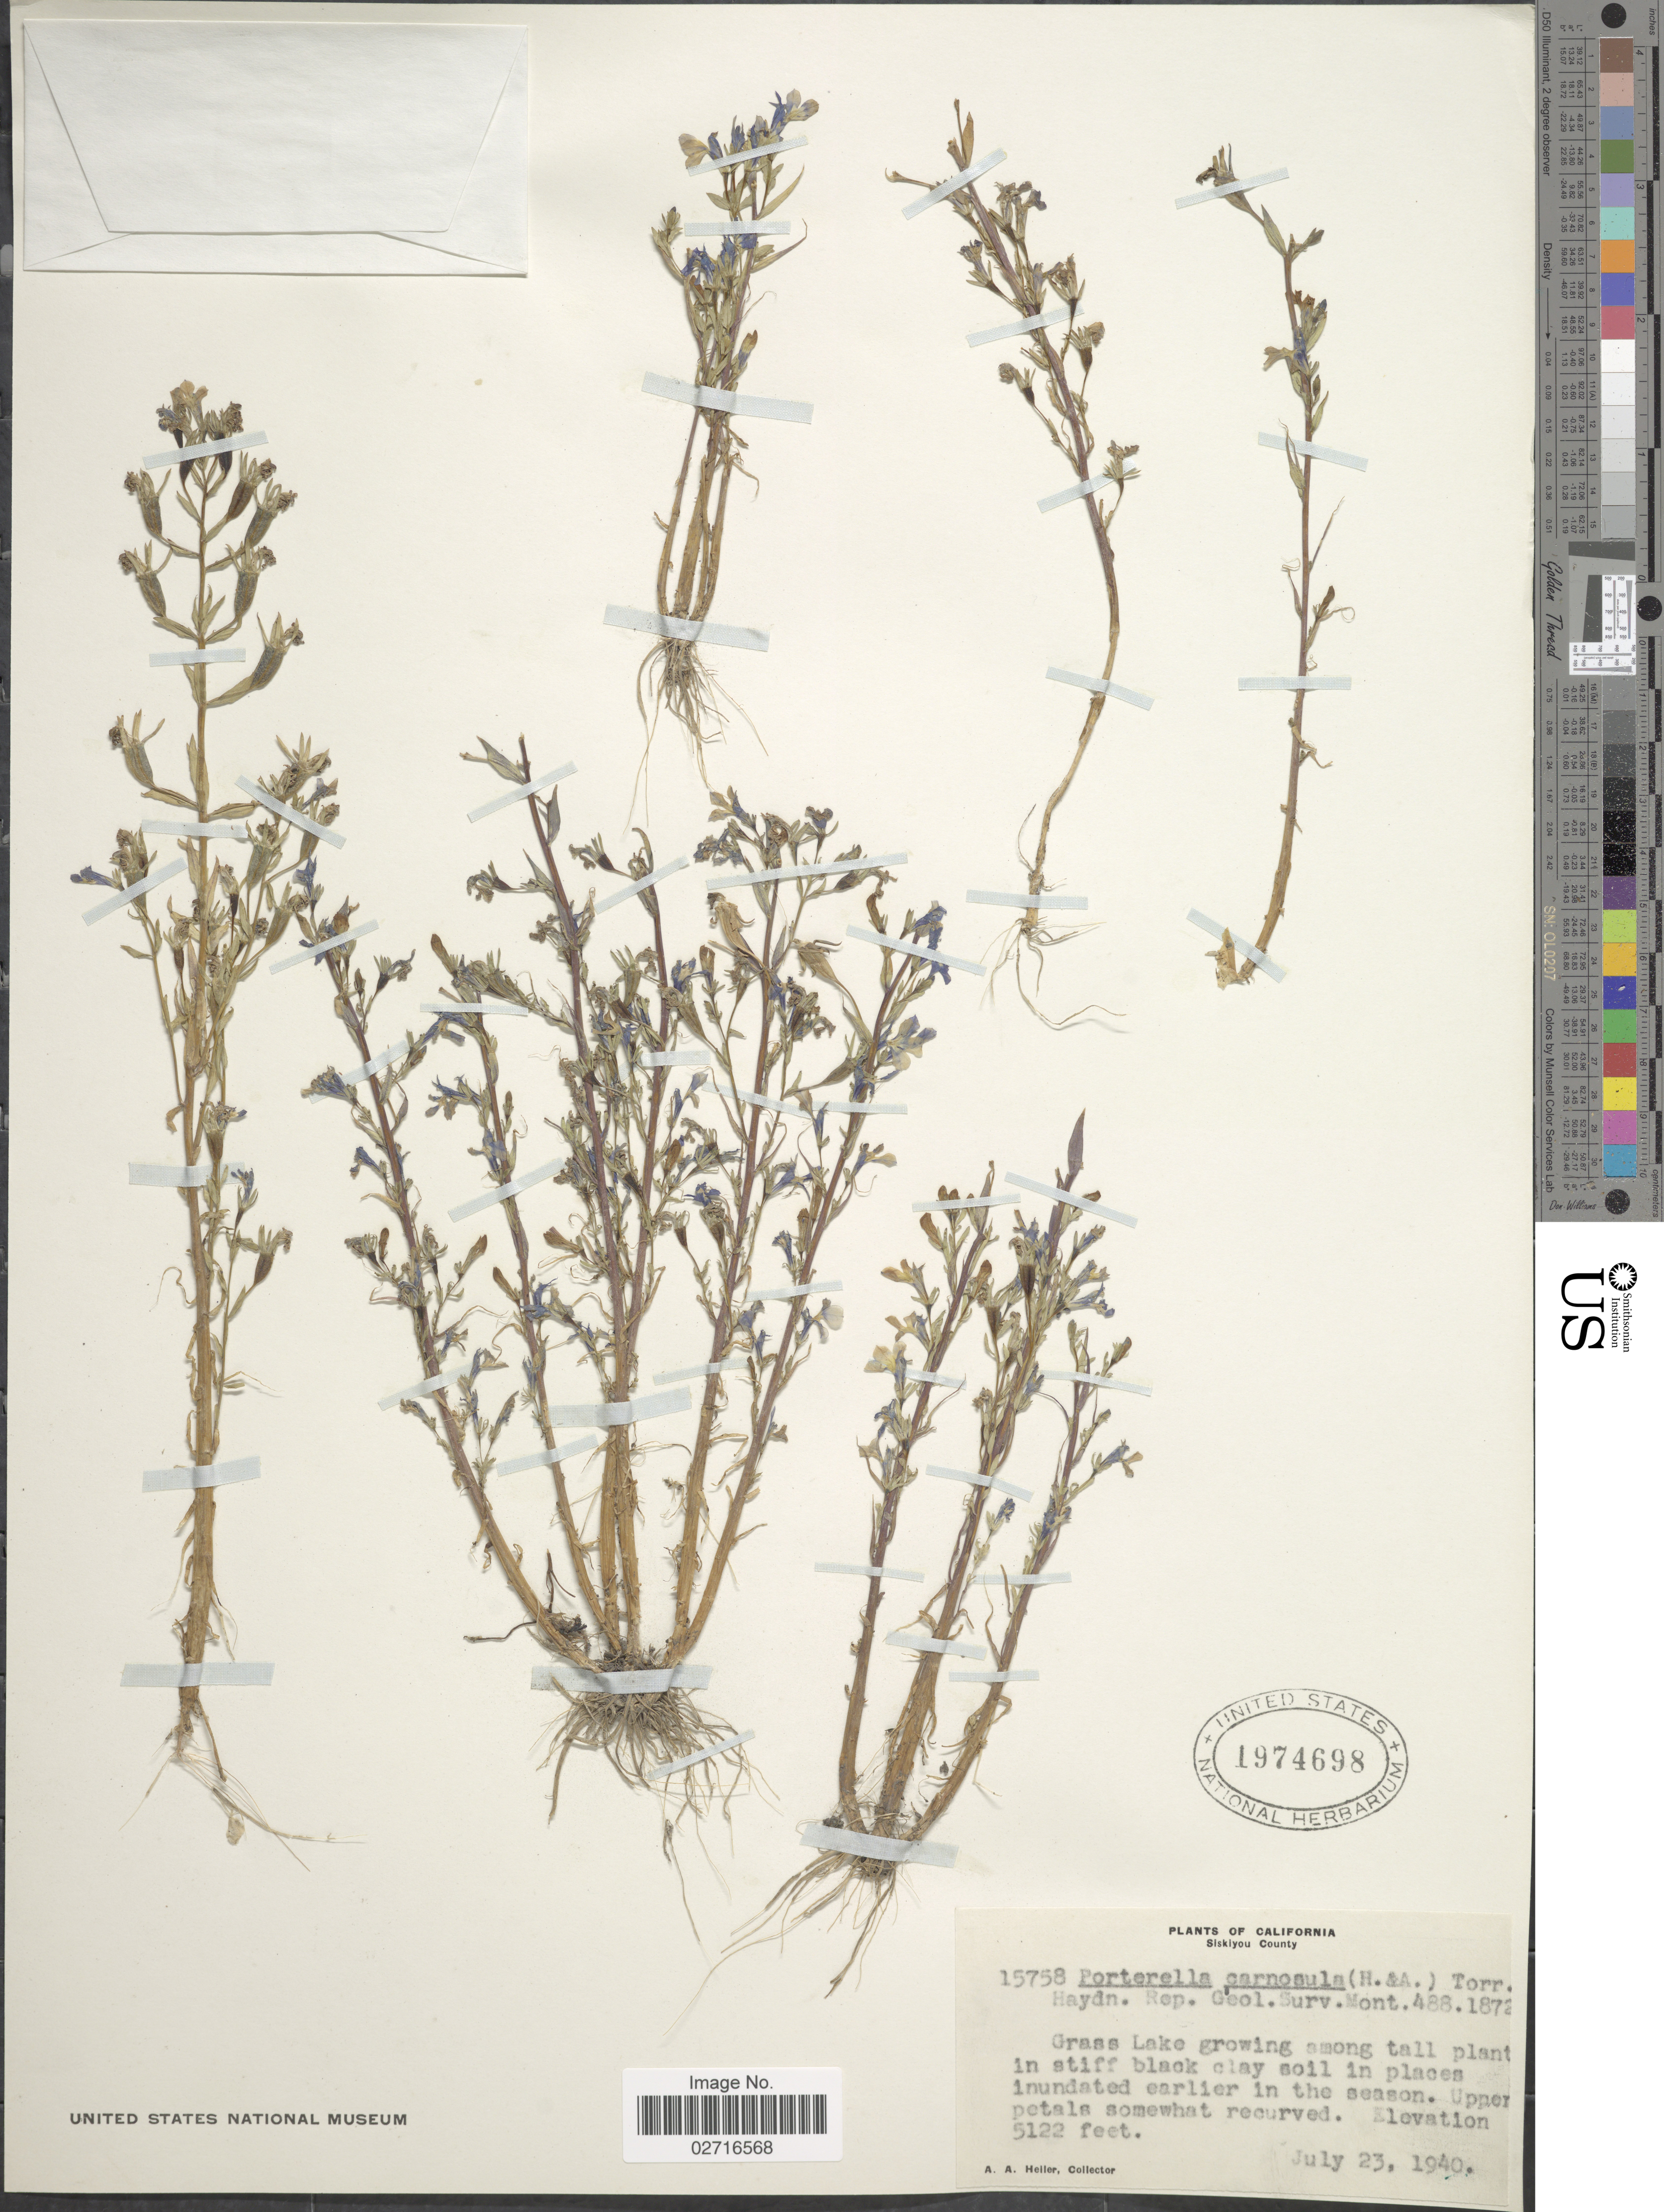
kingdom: Plantae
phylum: Tracheophyta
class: Magnoliopsida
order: Asterales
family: Campanulaceae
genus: Laurentia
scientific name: Laurentia carnosula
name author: (Hook. & Arn.) Benth. ex A. Gray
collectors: A. A. Heller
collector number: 15758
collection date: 1940-07-23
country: United States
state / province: California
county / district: Siskiyou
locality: Siskiyou County.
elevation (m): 1561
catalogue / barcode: US 1974698